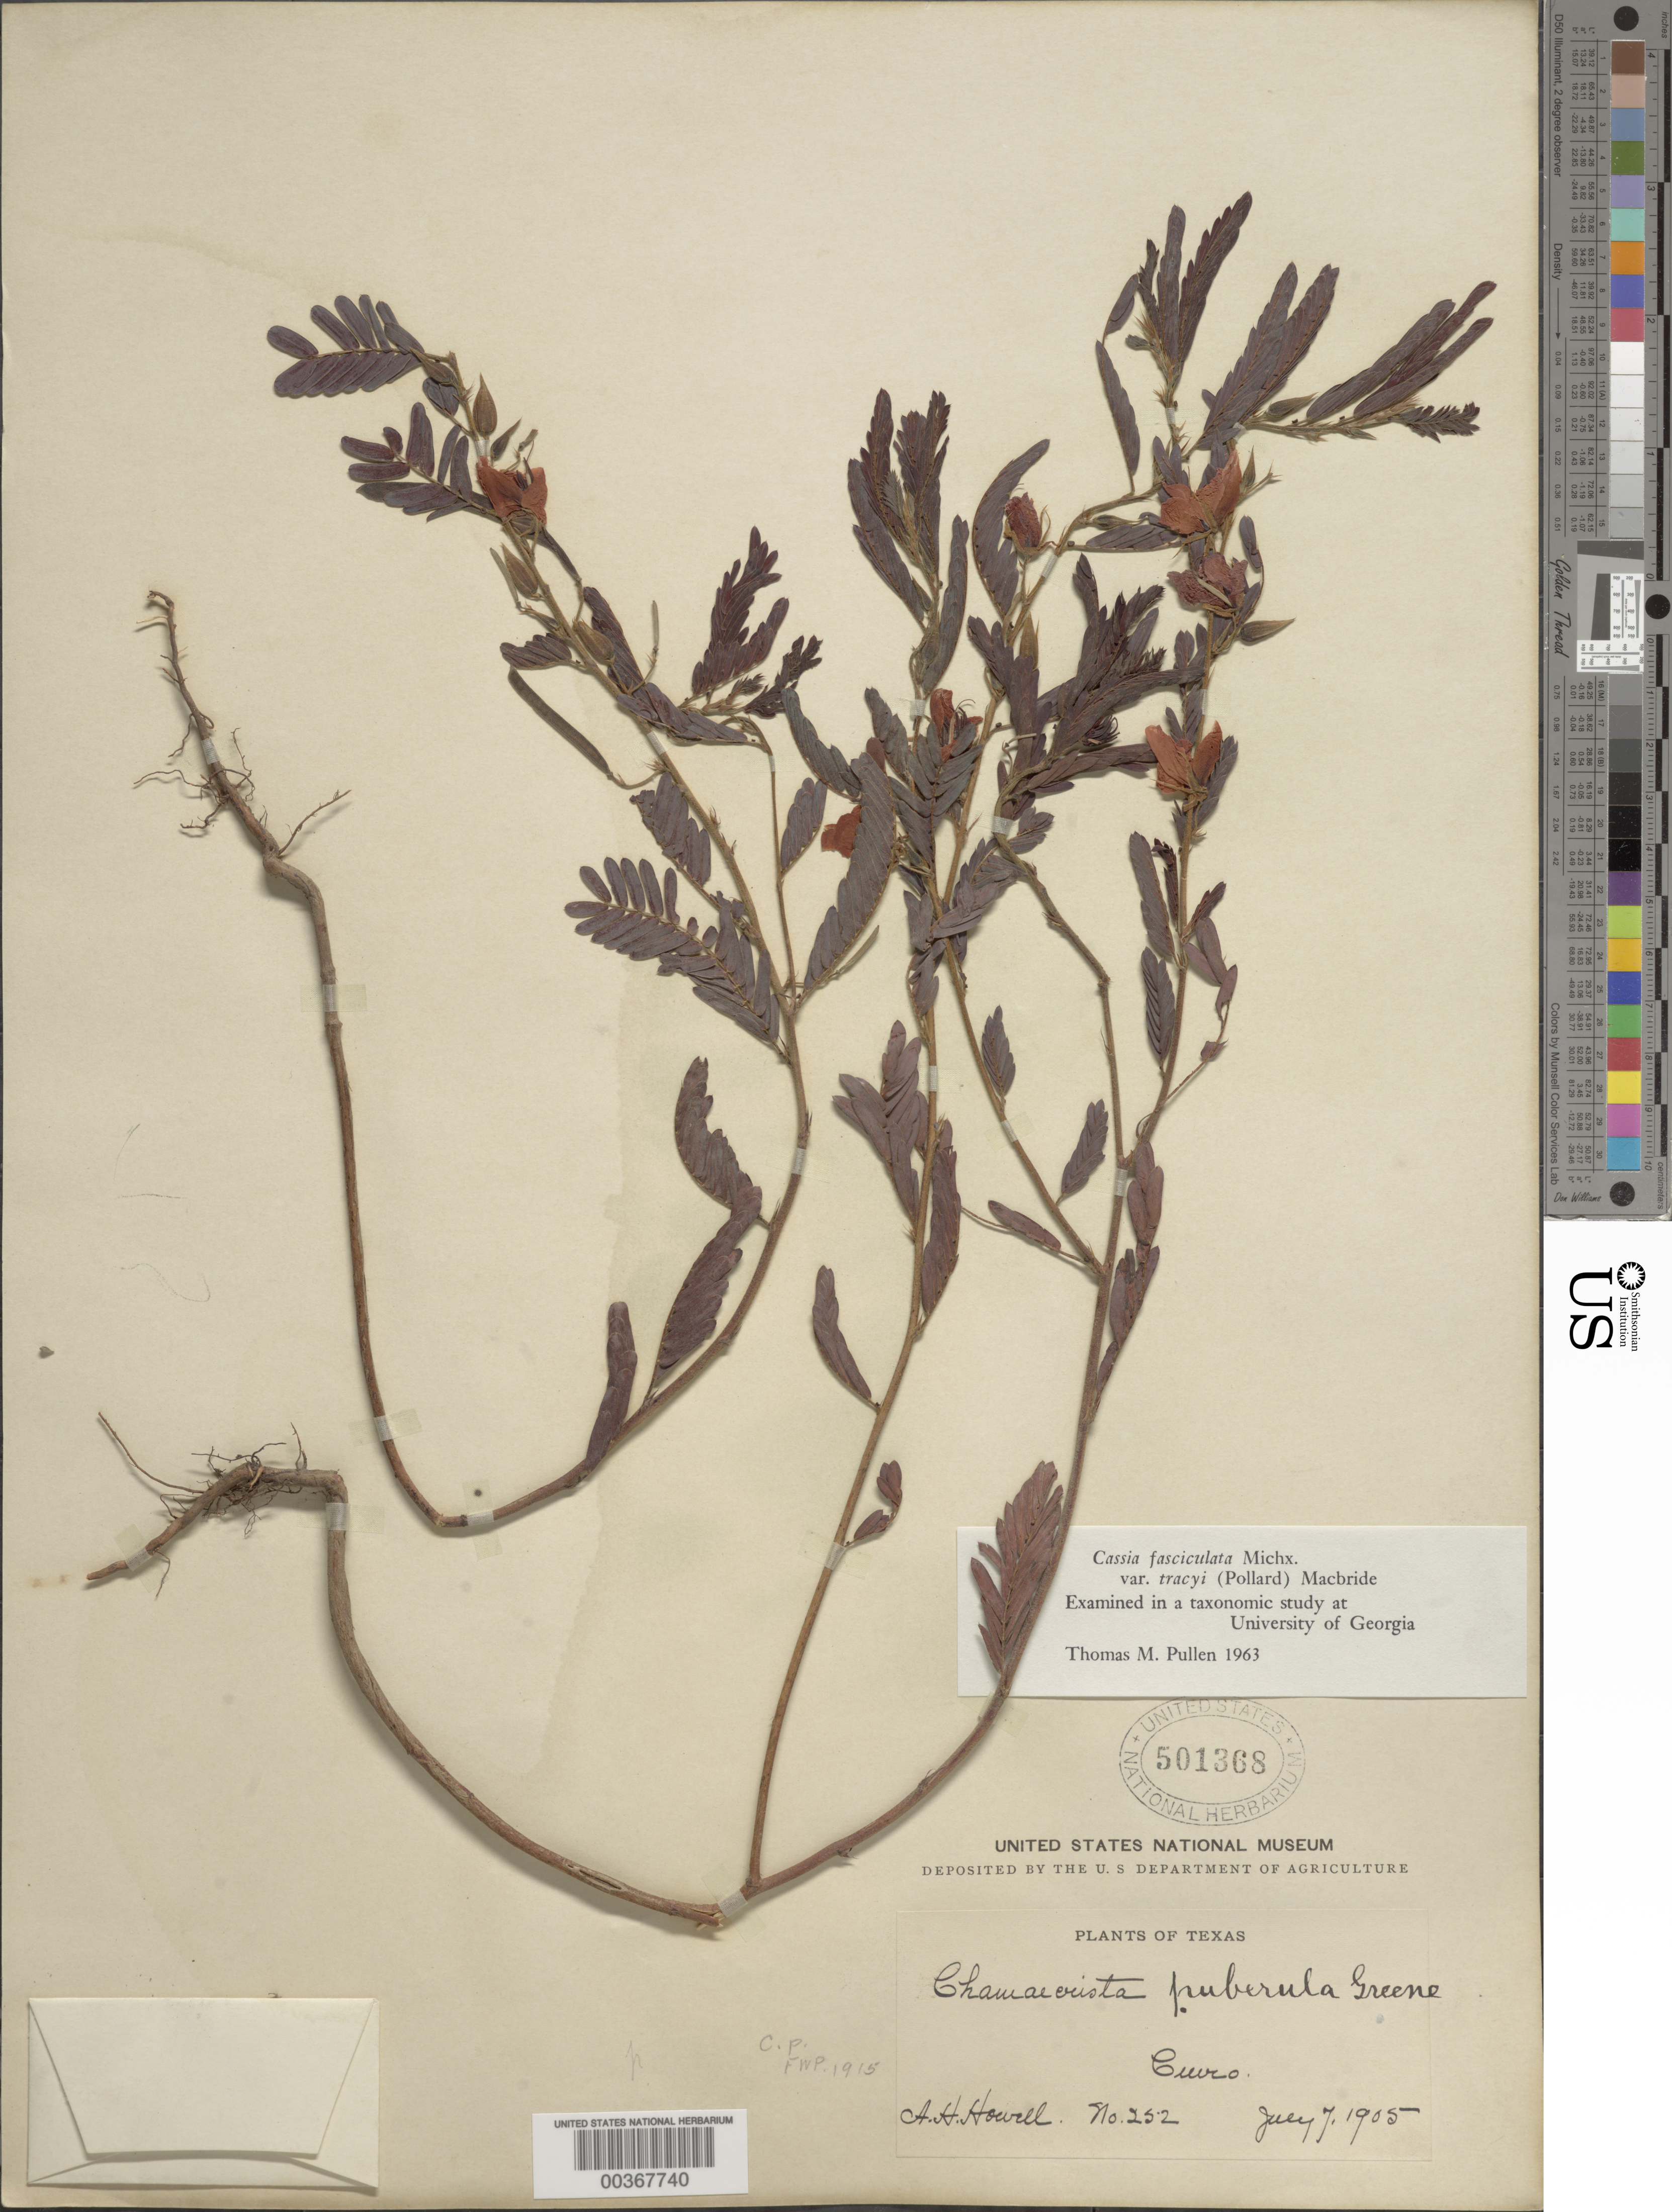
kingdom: Plantae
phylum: Tracheophyta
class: Magnoliopsida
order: Fabales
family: Fabaceae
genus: Chamaecrista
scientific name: Chamaecrista fasciculata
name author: (Michx.) Greene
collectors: A. H. Howell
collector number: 252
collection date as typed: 07 Jul 1905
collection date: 1905-07-07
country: United States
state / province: Texas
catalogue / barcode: US 501368